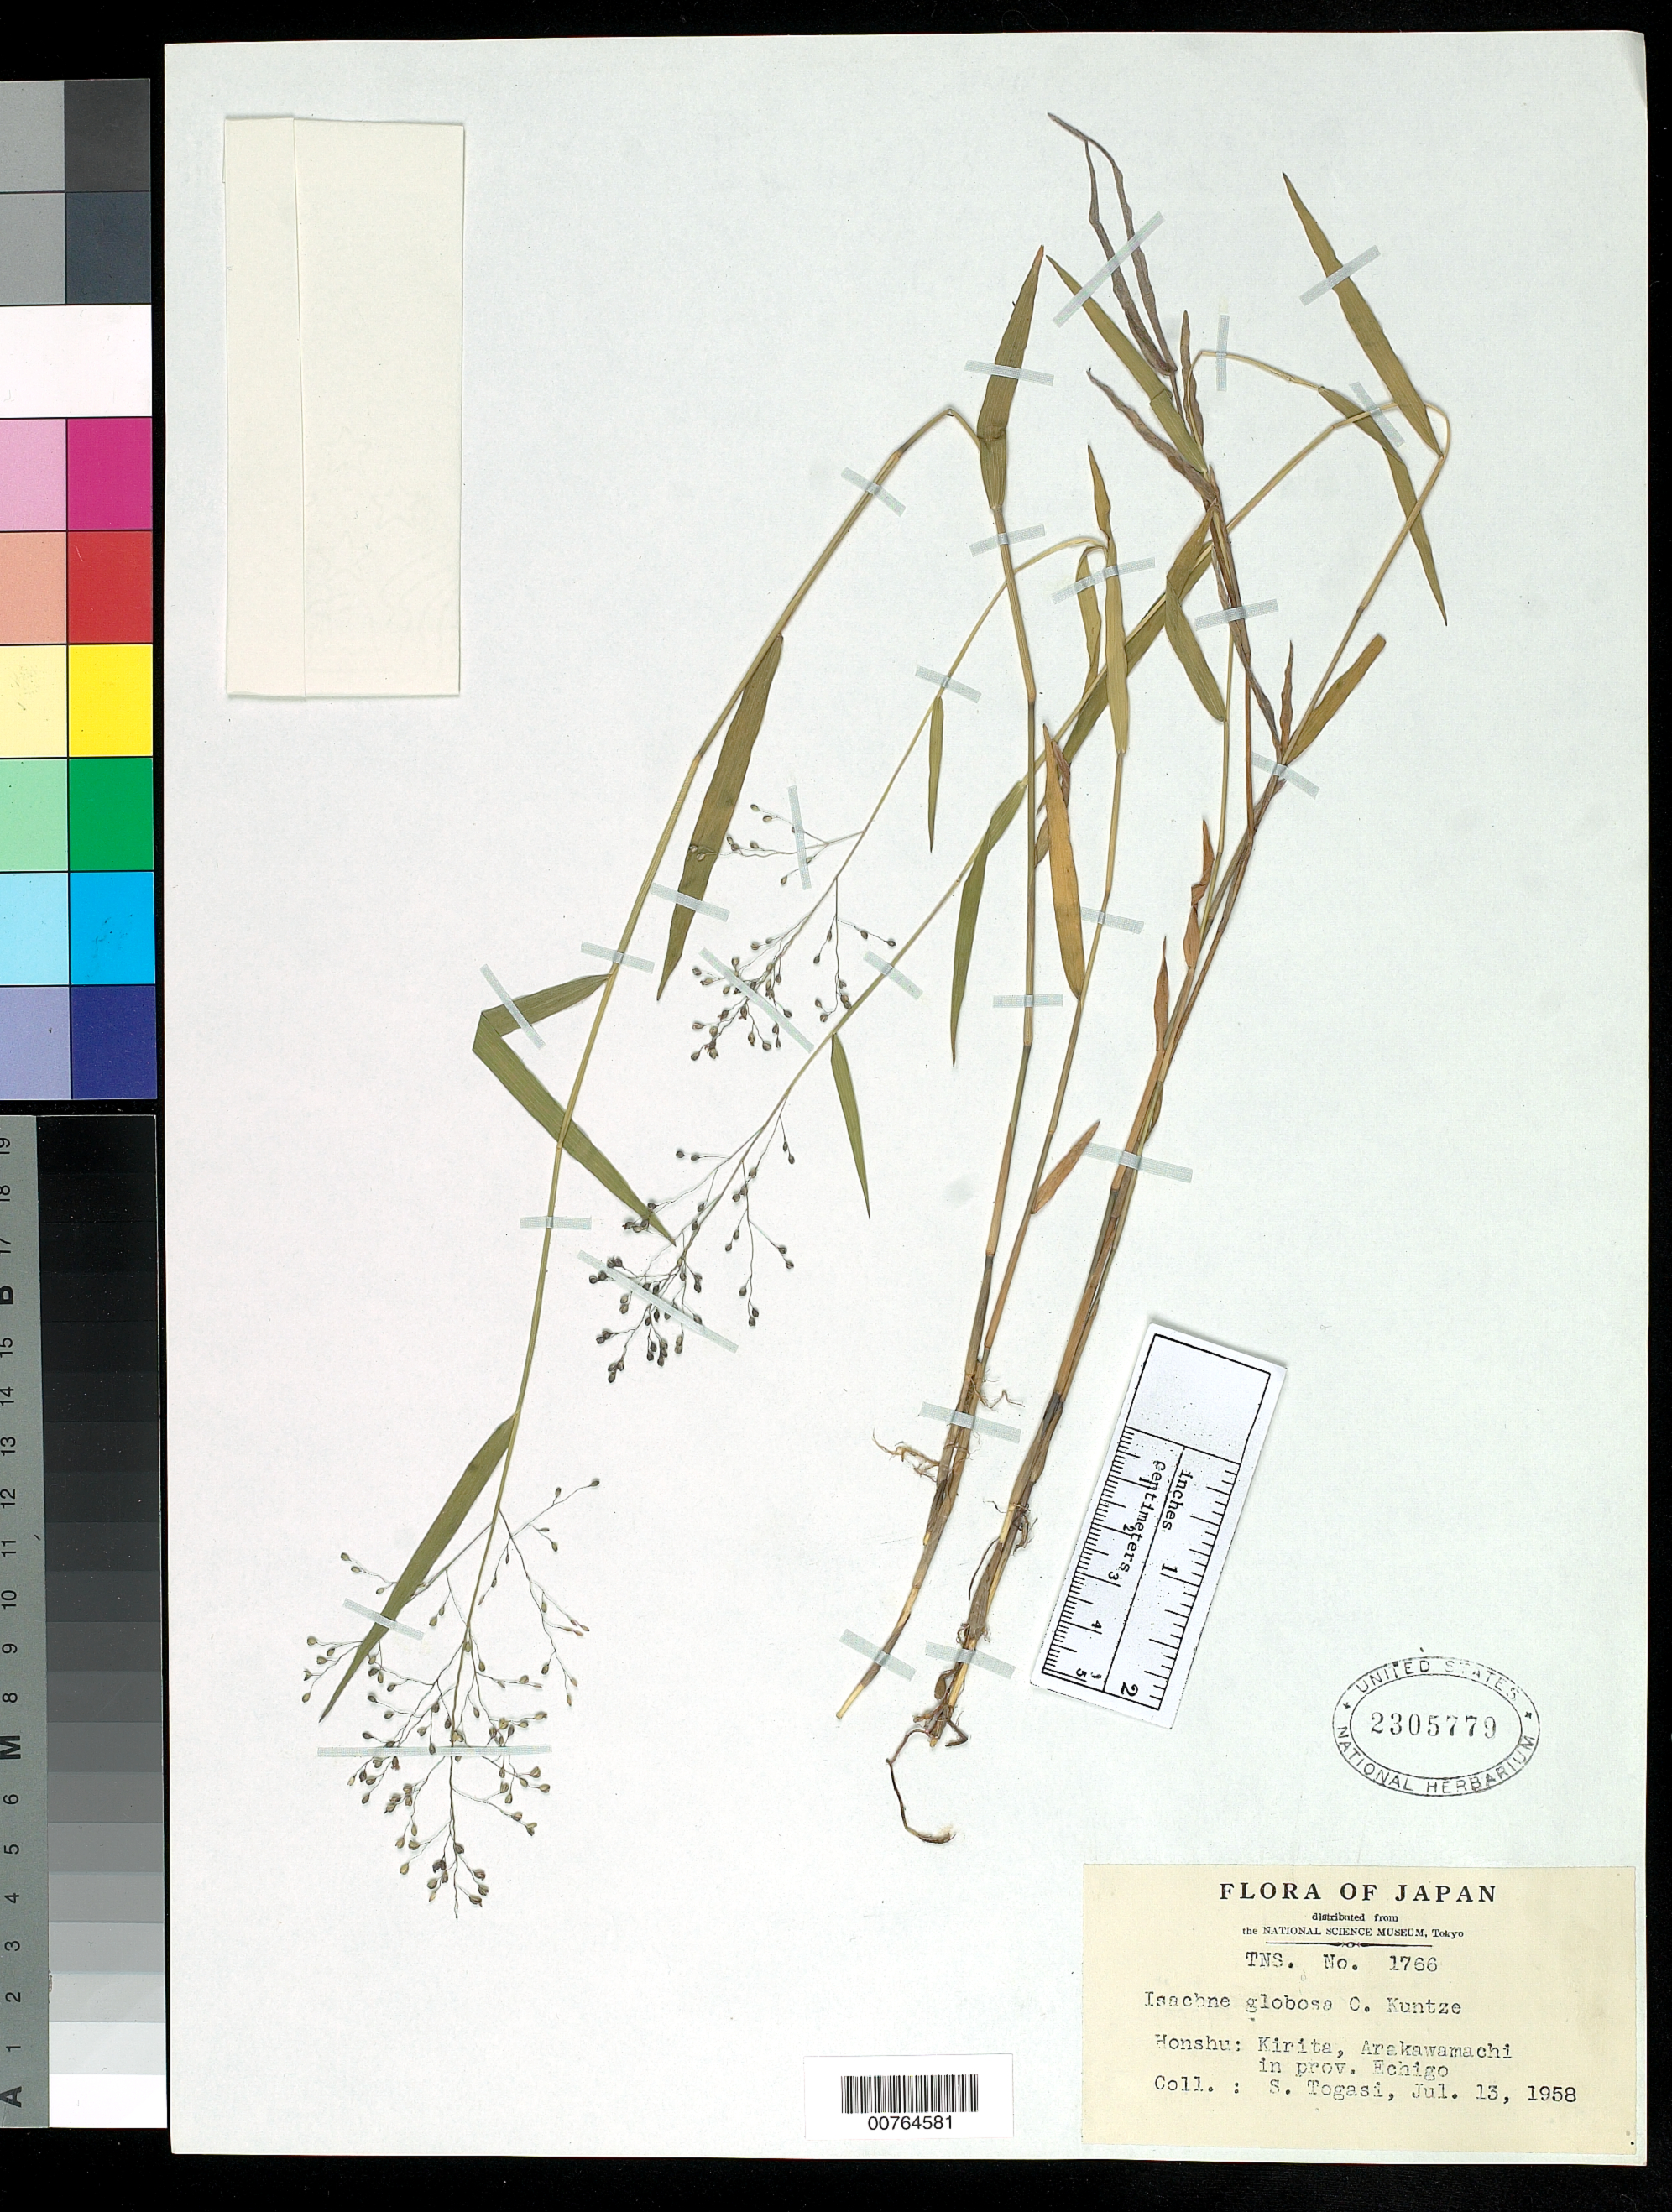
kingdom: Plantae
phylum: Tracheophyta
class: Liliopsida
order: Poales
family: Poaceae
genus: Isachne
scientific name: Isachne globosa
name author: (Thunb.) Kuntze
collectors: S. Togasi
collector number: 1766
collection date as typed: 13 Jul 1958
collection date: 1958-07-13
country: Japan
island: Honshu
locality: Kirita, arakawamachi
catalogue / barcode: US 2305779